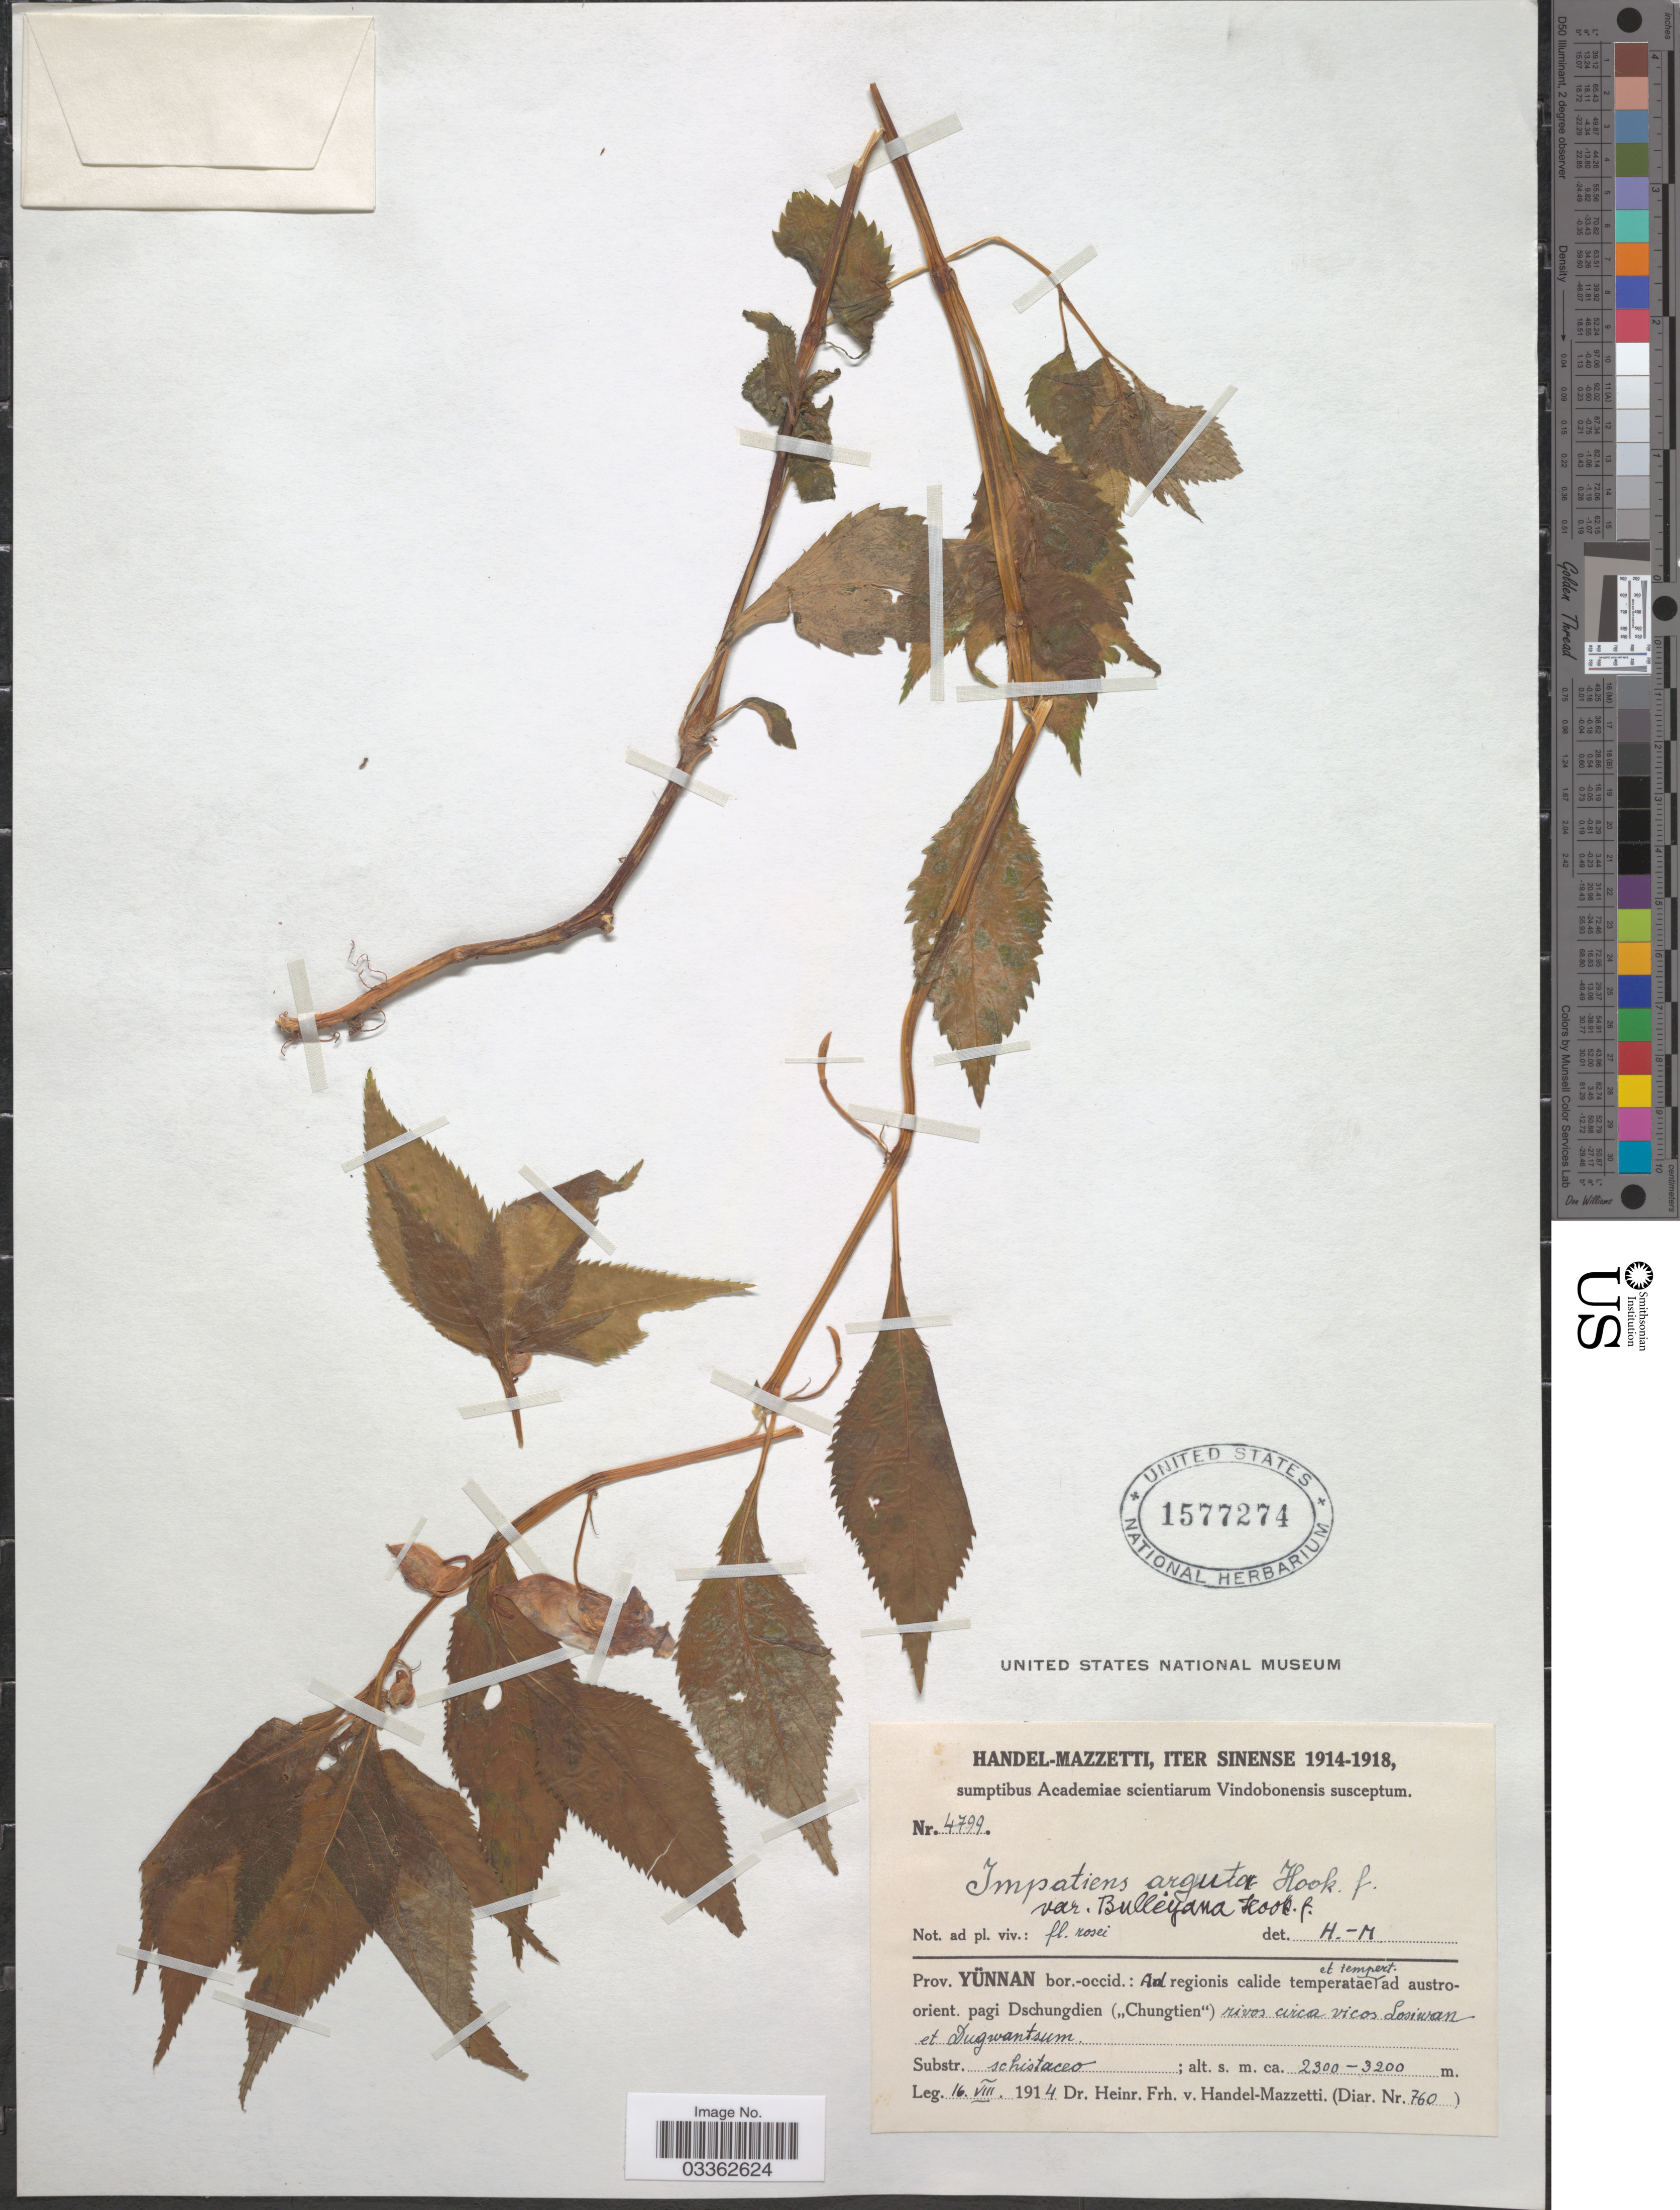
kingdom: Plantae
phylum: Tracheophyta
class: Magnoliopsida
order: Ericales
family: Balsaminaceae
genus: Impatiens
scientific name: Impatiens arguta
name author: Hook. f. & Thomson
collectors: H. Handel-Mazzetti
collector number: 4799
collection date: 1914-08-16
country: China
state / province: Yunnan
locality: Prov. Yünnan bor.-occid.: Ad regionis calide temperatae et tempert. ad austro-orient. pagi Dschungdien ("Chungtien") rivos circa vicos Losiwan [interpreted] et Dugwantsum.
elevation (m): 2300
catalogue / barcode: US 1577274